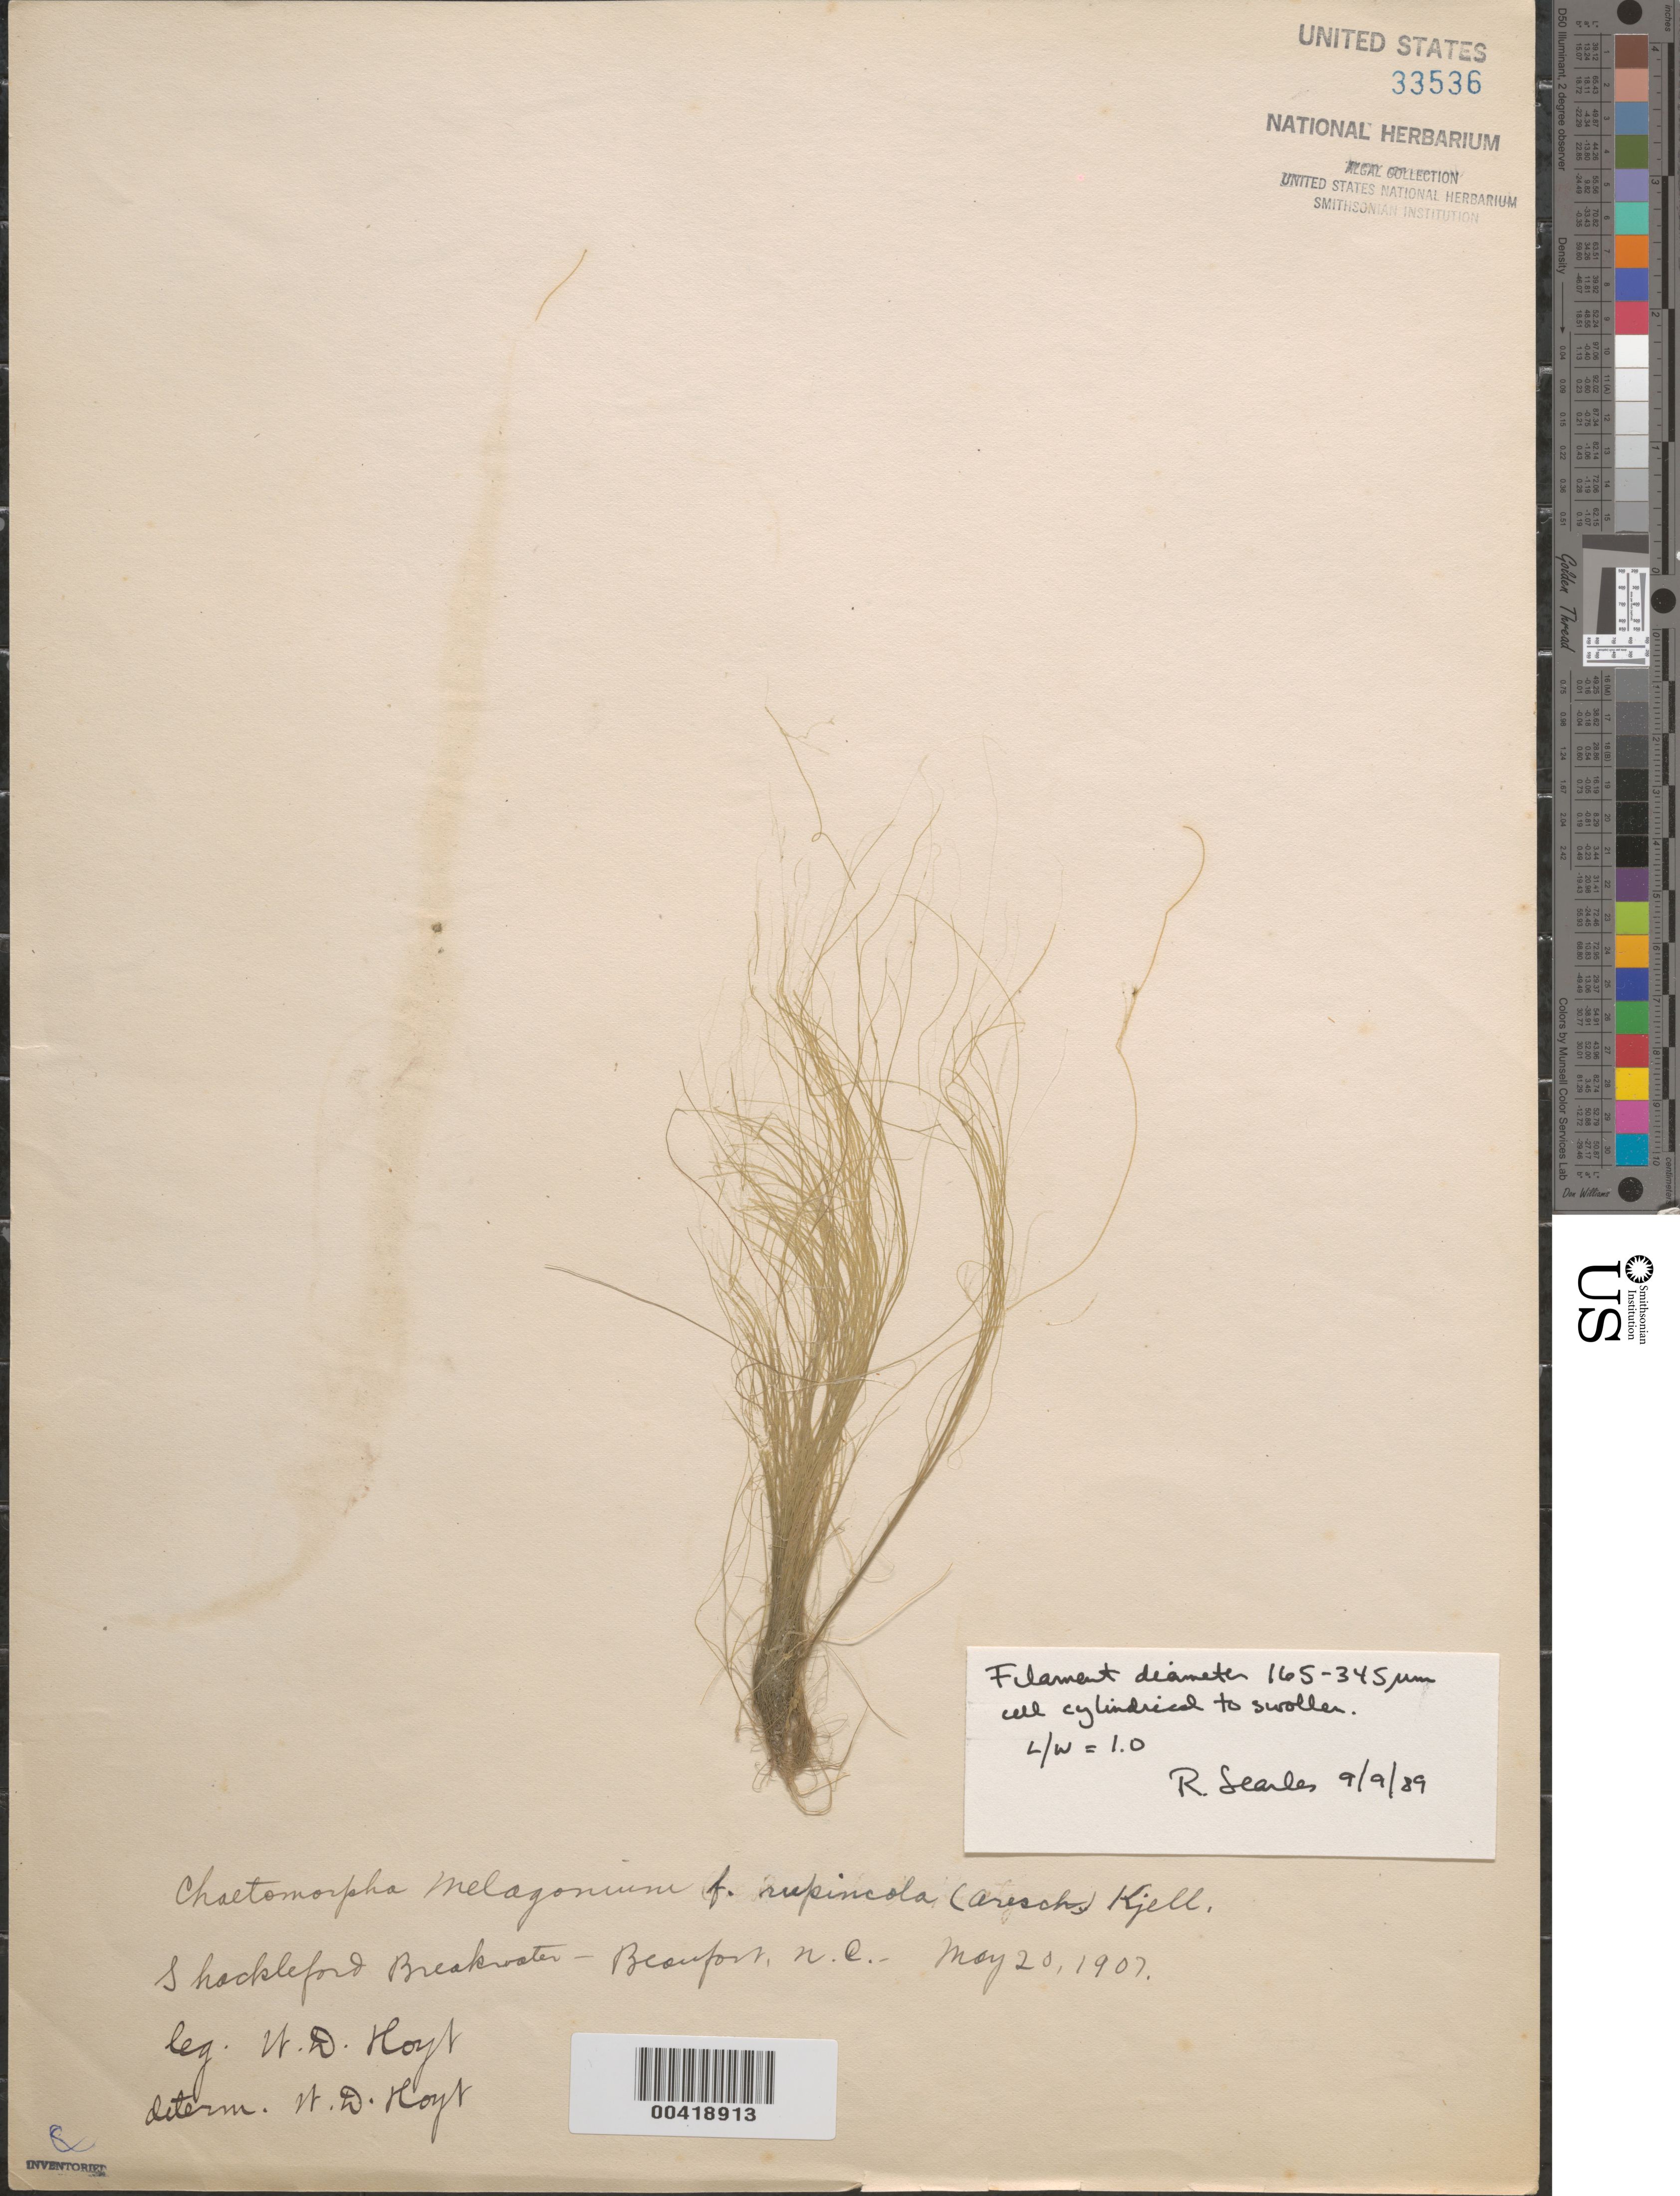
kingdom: Plantae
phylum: Chlorophyta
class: Ulvophyceae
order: Cladophorales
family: Cladophoraceae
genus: Chaetomorpha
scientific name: Chaetomorpha melagonium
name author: (F. Weber & D. Mohr) Kützing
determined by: Hoyt, W. D.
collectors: W. D. Hoyt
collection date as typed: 20 May 1907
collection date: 1907-05-20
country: United States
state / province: North Carolina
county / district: Carteret County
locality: Beaufort, Shackleford breakwater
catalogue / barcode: US 33536